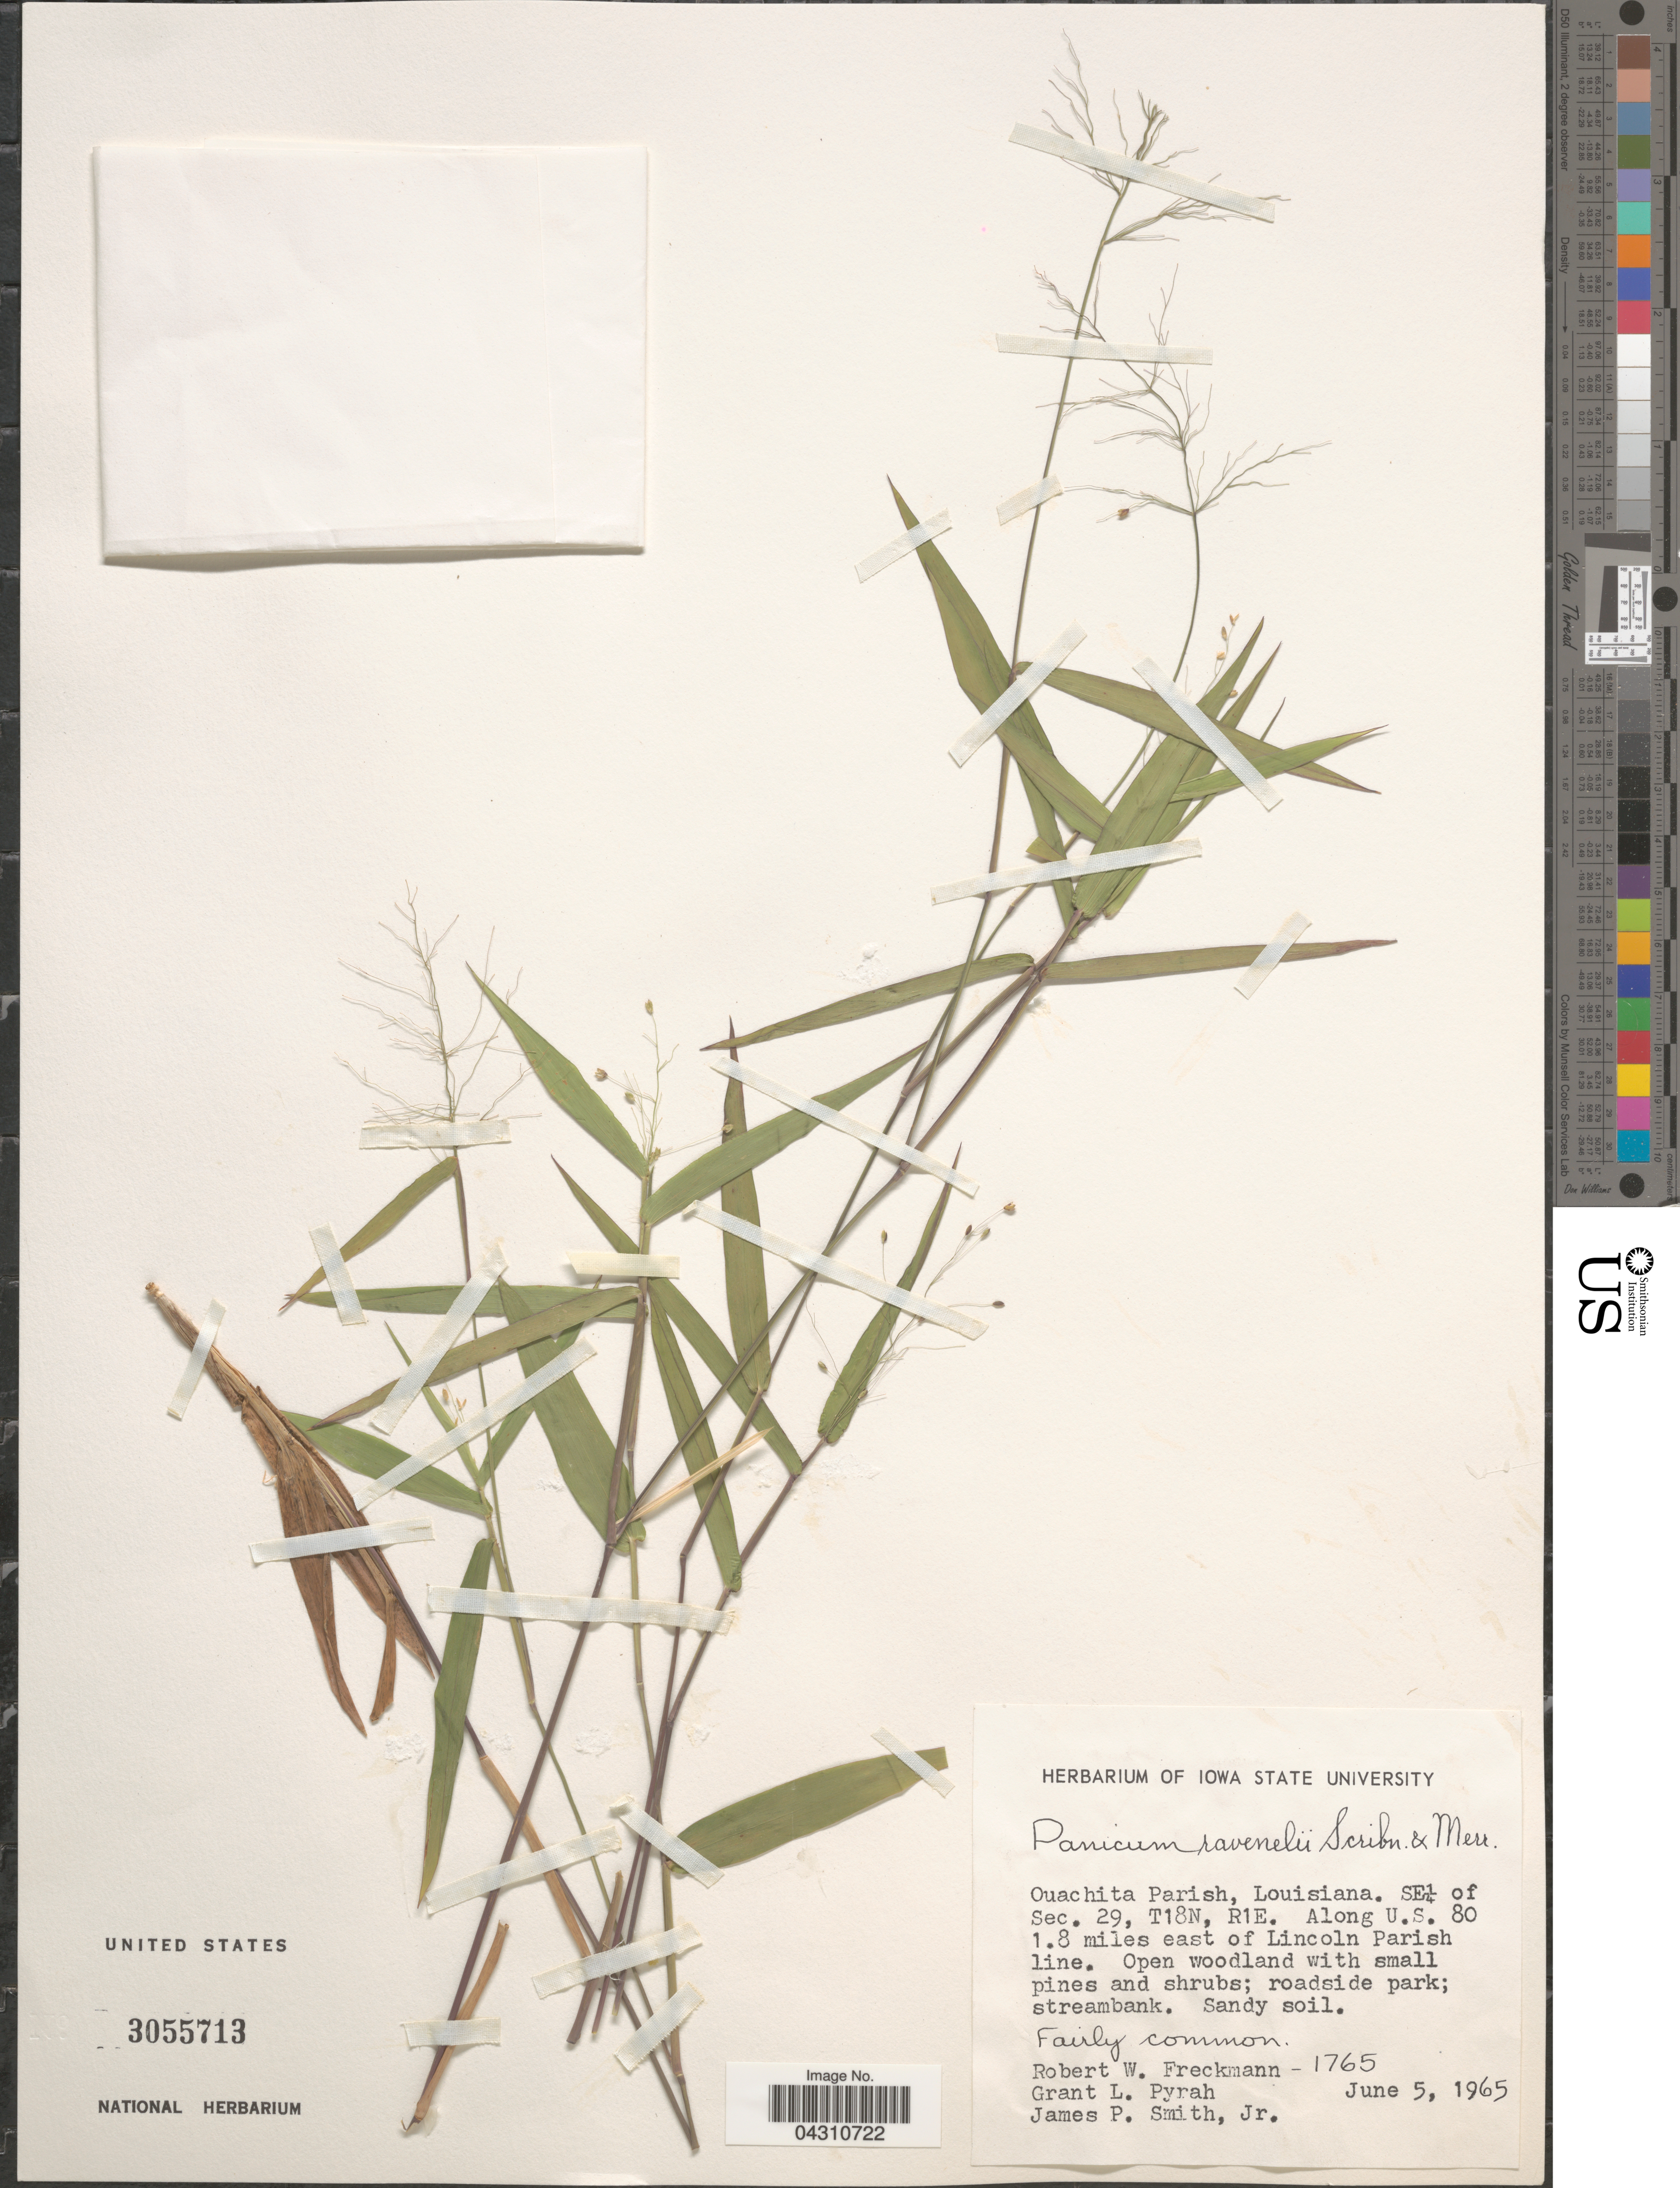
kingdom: Plantae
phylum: Tracheophyta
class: Liliopsida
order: Poales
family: Poaceae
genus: Dichanthelium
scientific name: Dichanthelium ravenelii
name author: (Scribn. & Merr.) Gould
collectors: R. Freckmann, G. Pyrah & J. P. Smith Jr.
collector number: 1765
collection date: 1965-06-05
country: United States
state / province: Louisiana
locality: Ouachita Parish. SE¼ of Sec, 29, T18N, R1E. Along U.S. 80. 1.8 miles east of Lincoln Parish line.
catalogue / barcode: US 3055713